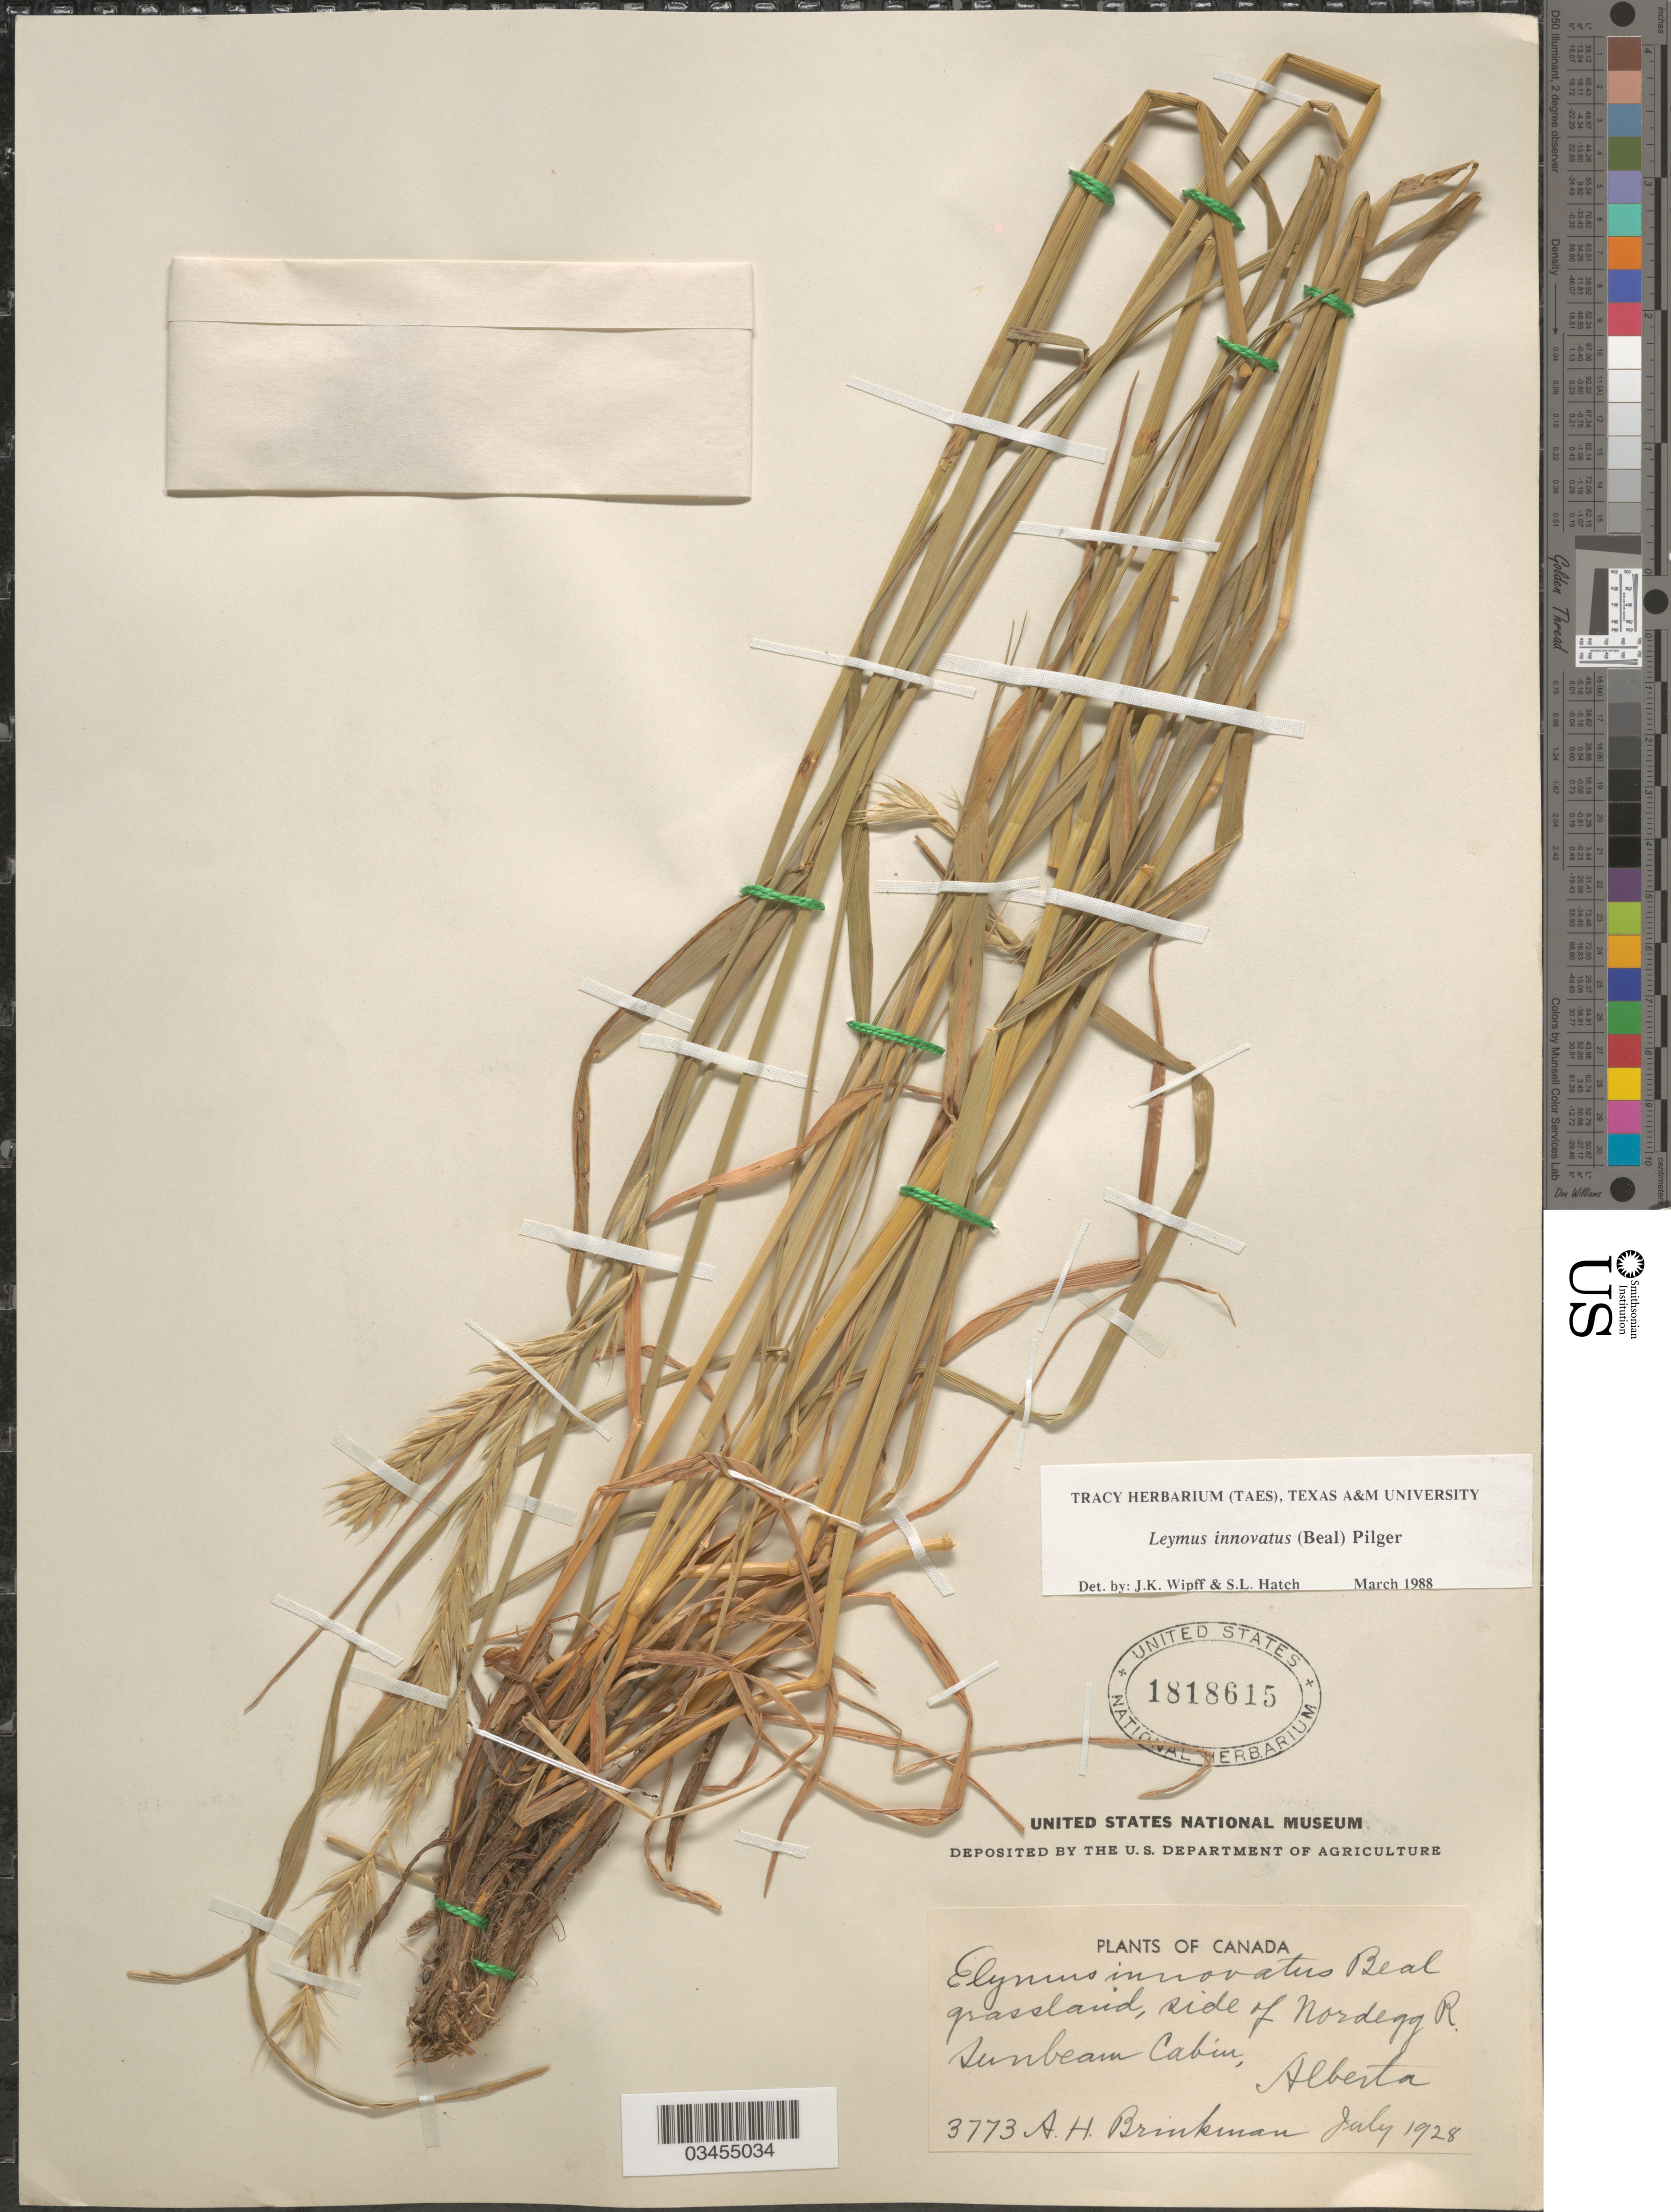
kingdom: Plantae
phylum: Tracheophyta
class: Liliopsida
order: Poales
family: Poaceae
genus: Leymus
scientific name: Leymus innovatus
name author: (W.J. Beal) Pilg.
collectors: A. Brinkman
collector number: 3773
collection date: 1928-07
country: Canada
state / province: Alberta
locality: Grassland, side of Nordegg R. Sunbeam Cabin.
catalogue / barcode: US 1818615